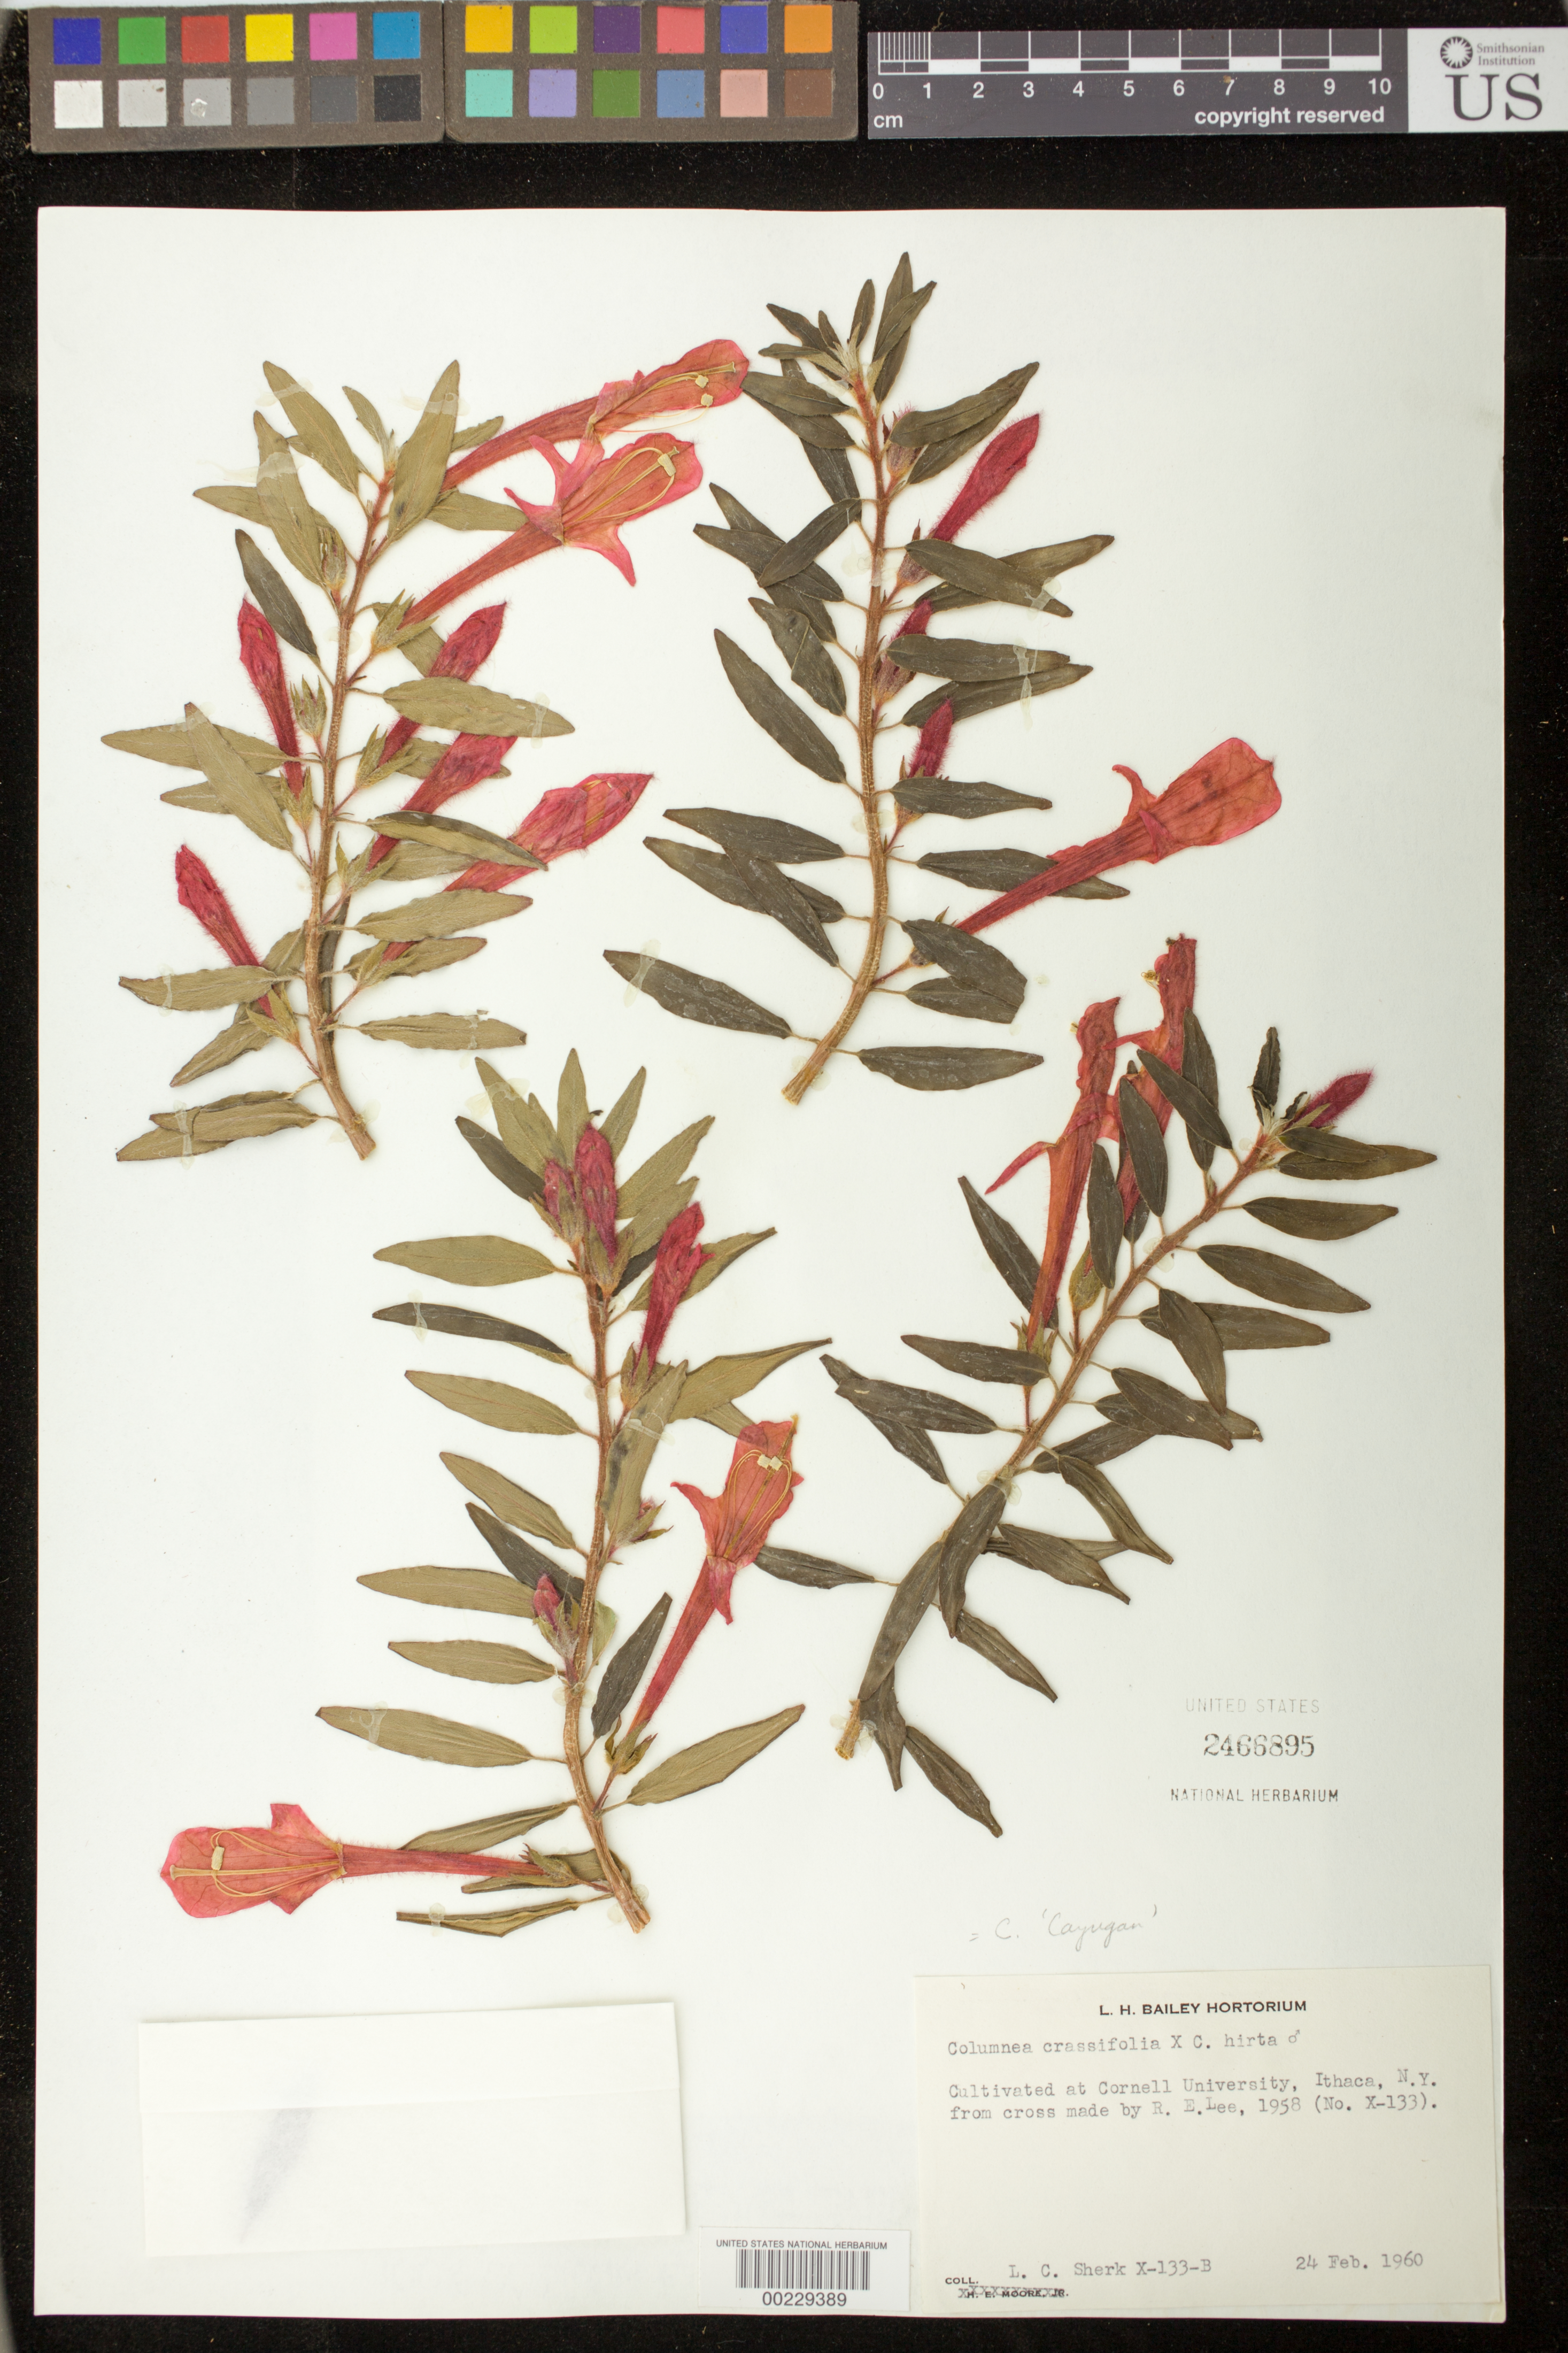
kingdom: Plantae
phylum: Tracheophyta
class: Magnoliopsida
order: Lamiales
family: Gesneriaceae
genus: Columnea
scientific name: Columnea 'Cayugan'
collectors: L. Sherk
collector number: X- 133 -B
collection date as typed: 24 Feb 1960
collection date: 1960-02-24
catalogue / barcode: US 2466895